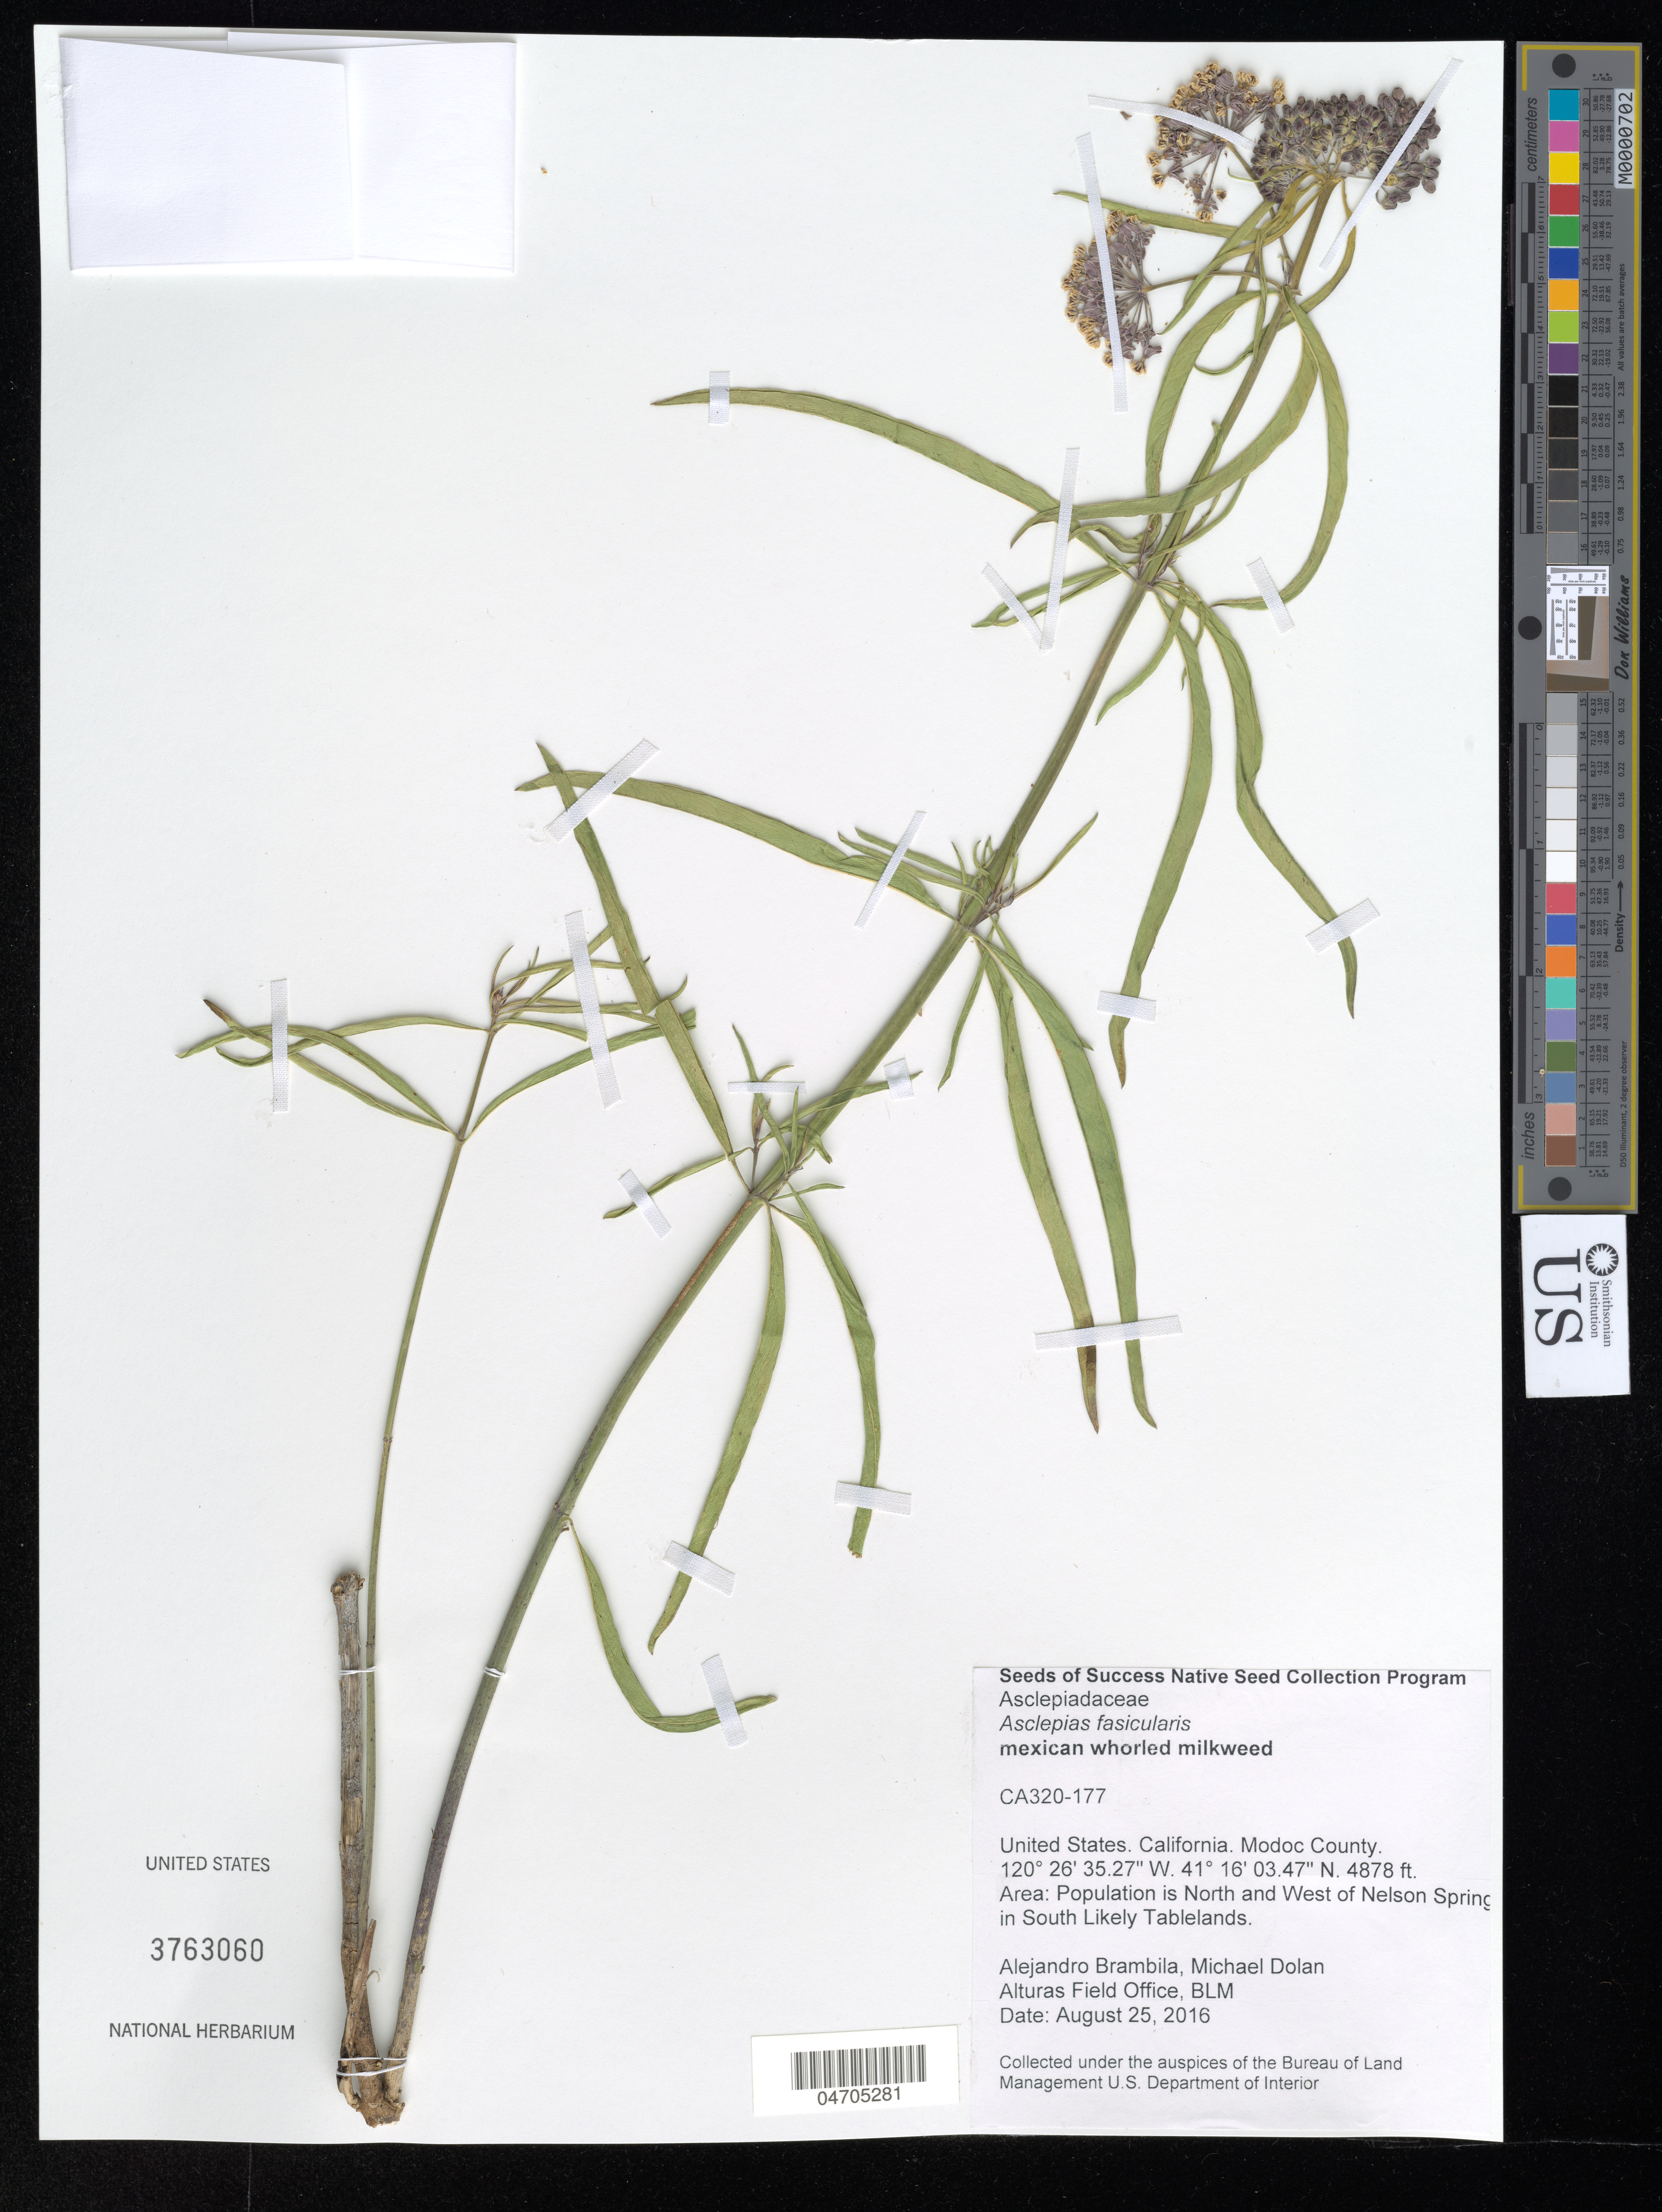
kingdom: Plantae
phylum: Tracheophyta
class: Magnoliopsida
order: Gentianales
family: Apocynaceae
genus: Asclepias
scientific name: Asclepias fascicularis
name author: Decne.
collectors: A. Brambila & M. Dolan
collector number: CA320-177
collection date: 2016-08-25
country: United States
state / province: California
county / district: Modoc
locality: Modoc County. Area: Population is North and West of Nelson Spring in South Likely Tablelands.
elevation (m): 1487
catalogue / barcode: US 3763060